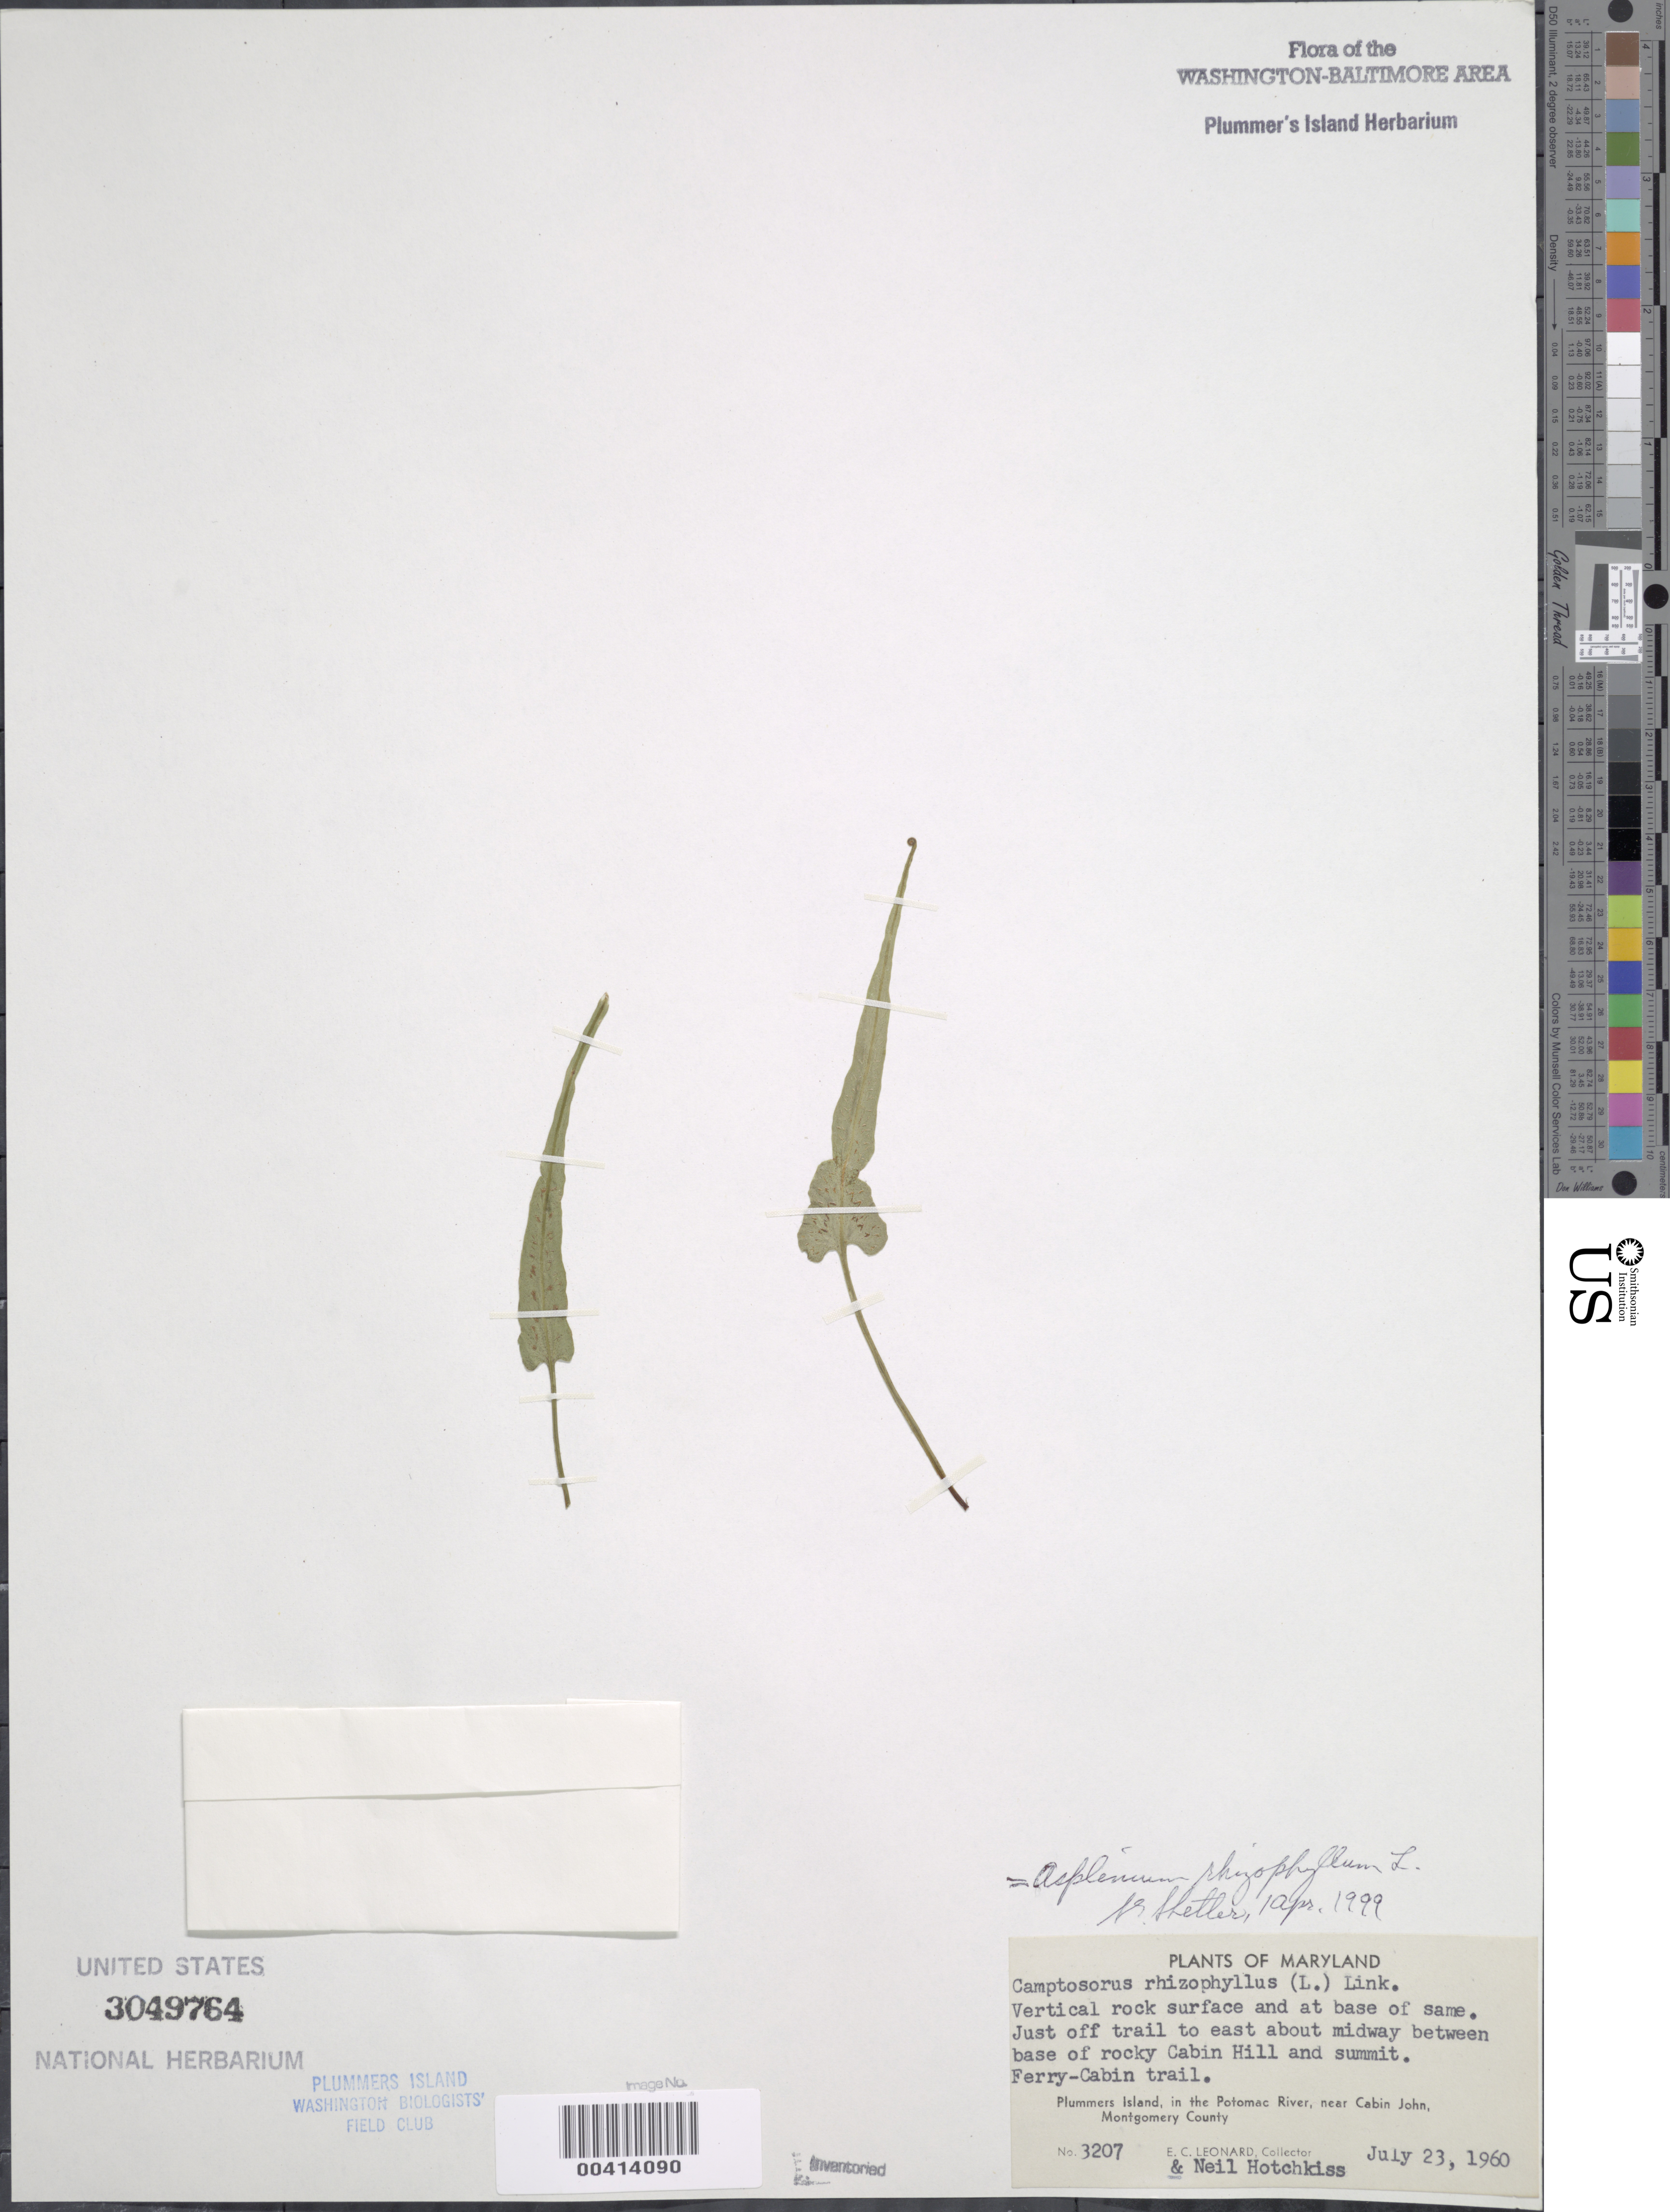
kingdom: Plantae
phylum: Tracheophyta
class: Polypodiopsida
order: Polypodiales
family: Aspleniaceae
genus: Asplenium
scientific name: Asplenium rhizophyllum var. auriculatum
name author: Hieron.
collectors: E. C. Leonard & N. Hotchkiss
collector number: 3207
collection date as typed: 23 Jul 1960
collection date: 1960-07-23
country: United States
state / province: Maryland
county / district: Montgomery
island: Plummers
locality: Plummer's Island; just off trail to east about midway between base of Rocky Cabin Hill and Sum. C. & O. Canal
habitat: Vertical rock surface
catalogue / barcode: US 3049764